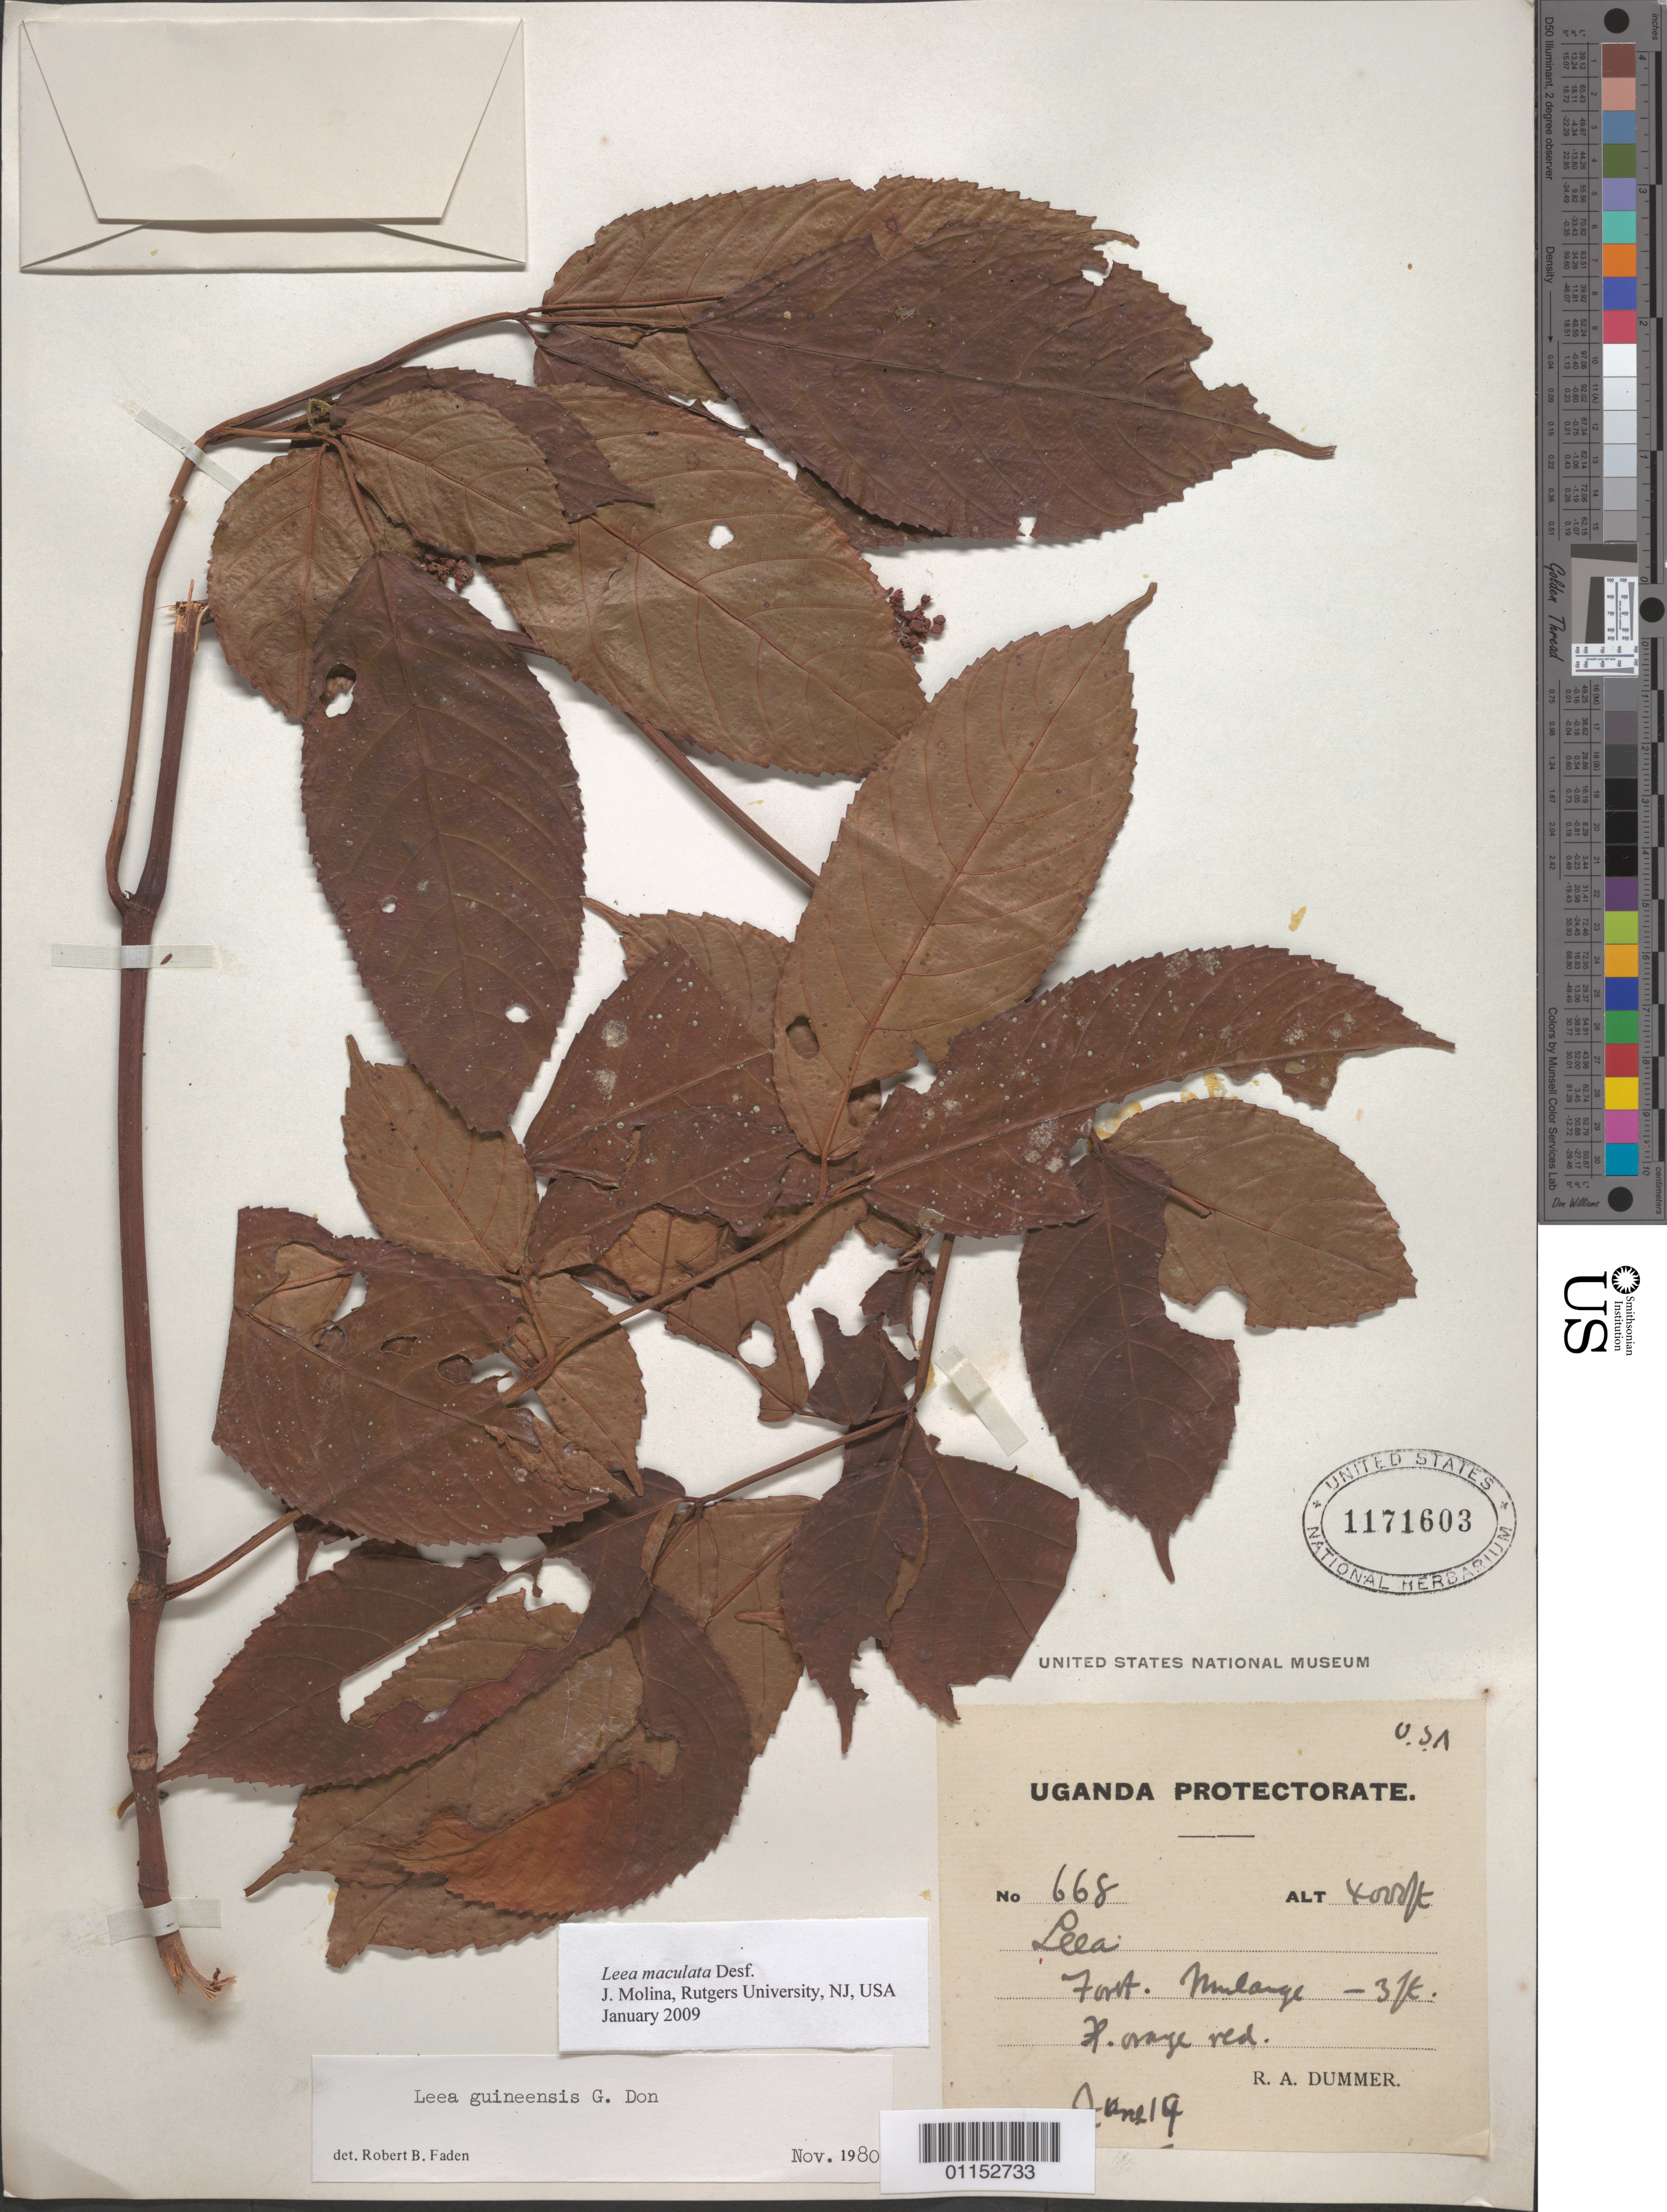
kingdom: Plantae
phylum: Tracheophyta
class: Magnoliopsida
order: Vitales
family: Vitaceae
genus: Leea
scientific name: Leea maculata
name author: Desf.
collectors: R. A. Dümmer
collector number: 668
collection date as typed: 19 Jun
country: Uganda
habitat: Forest.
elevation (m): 1219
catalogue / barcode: US 1171603